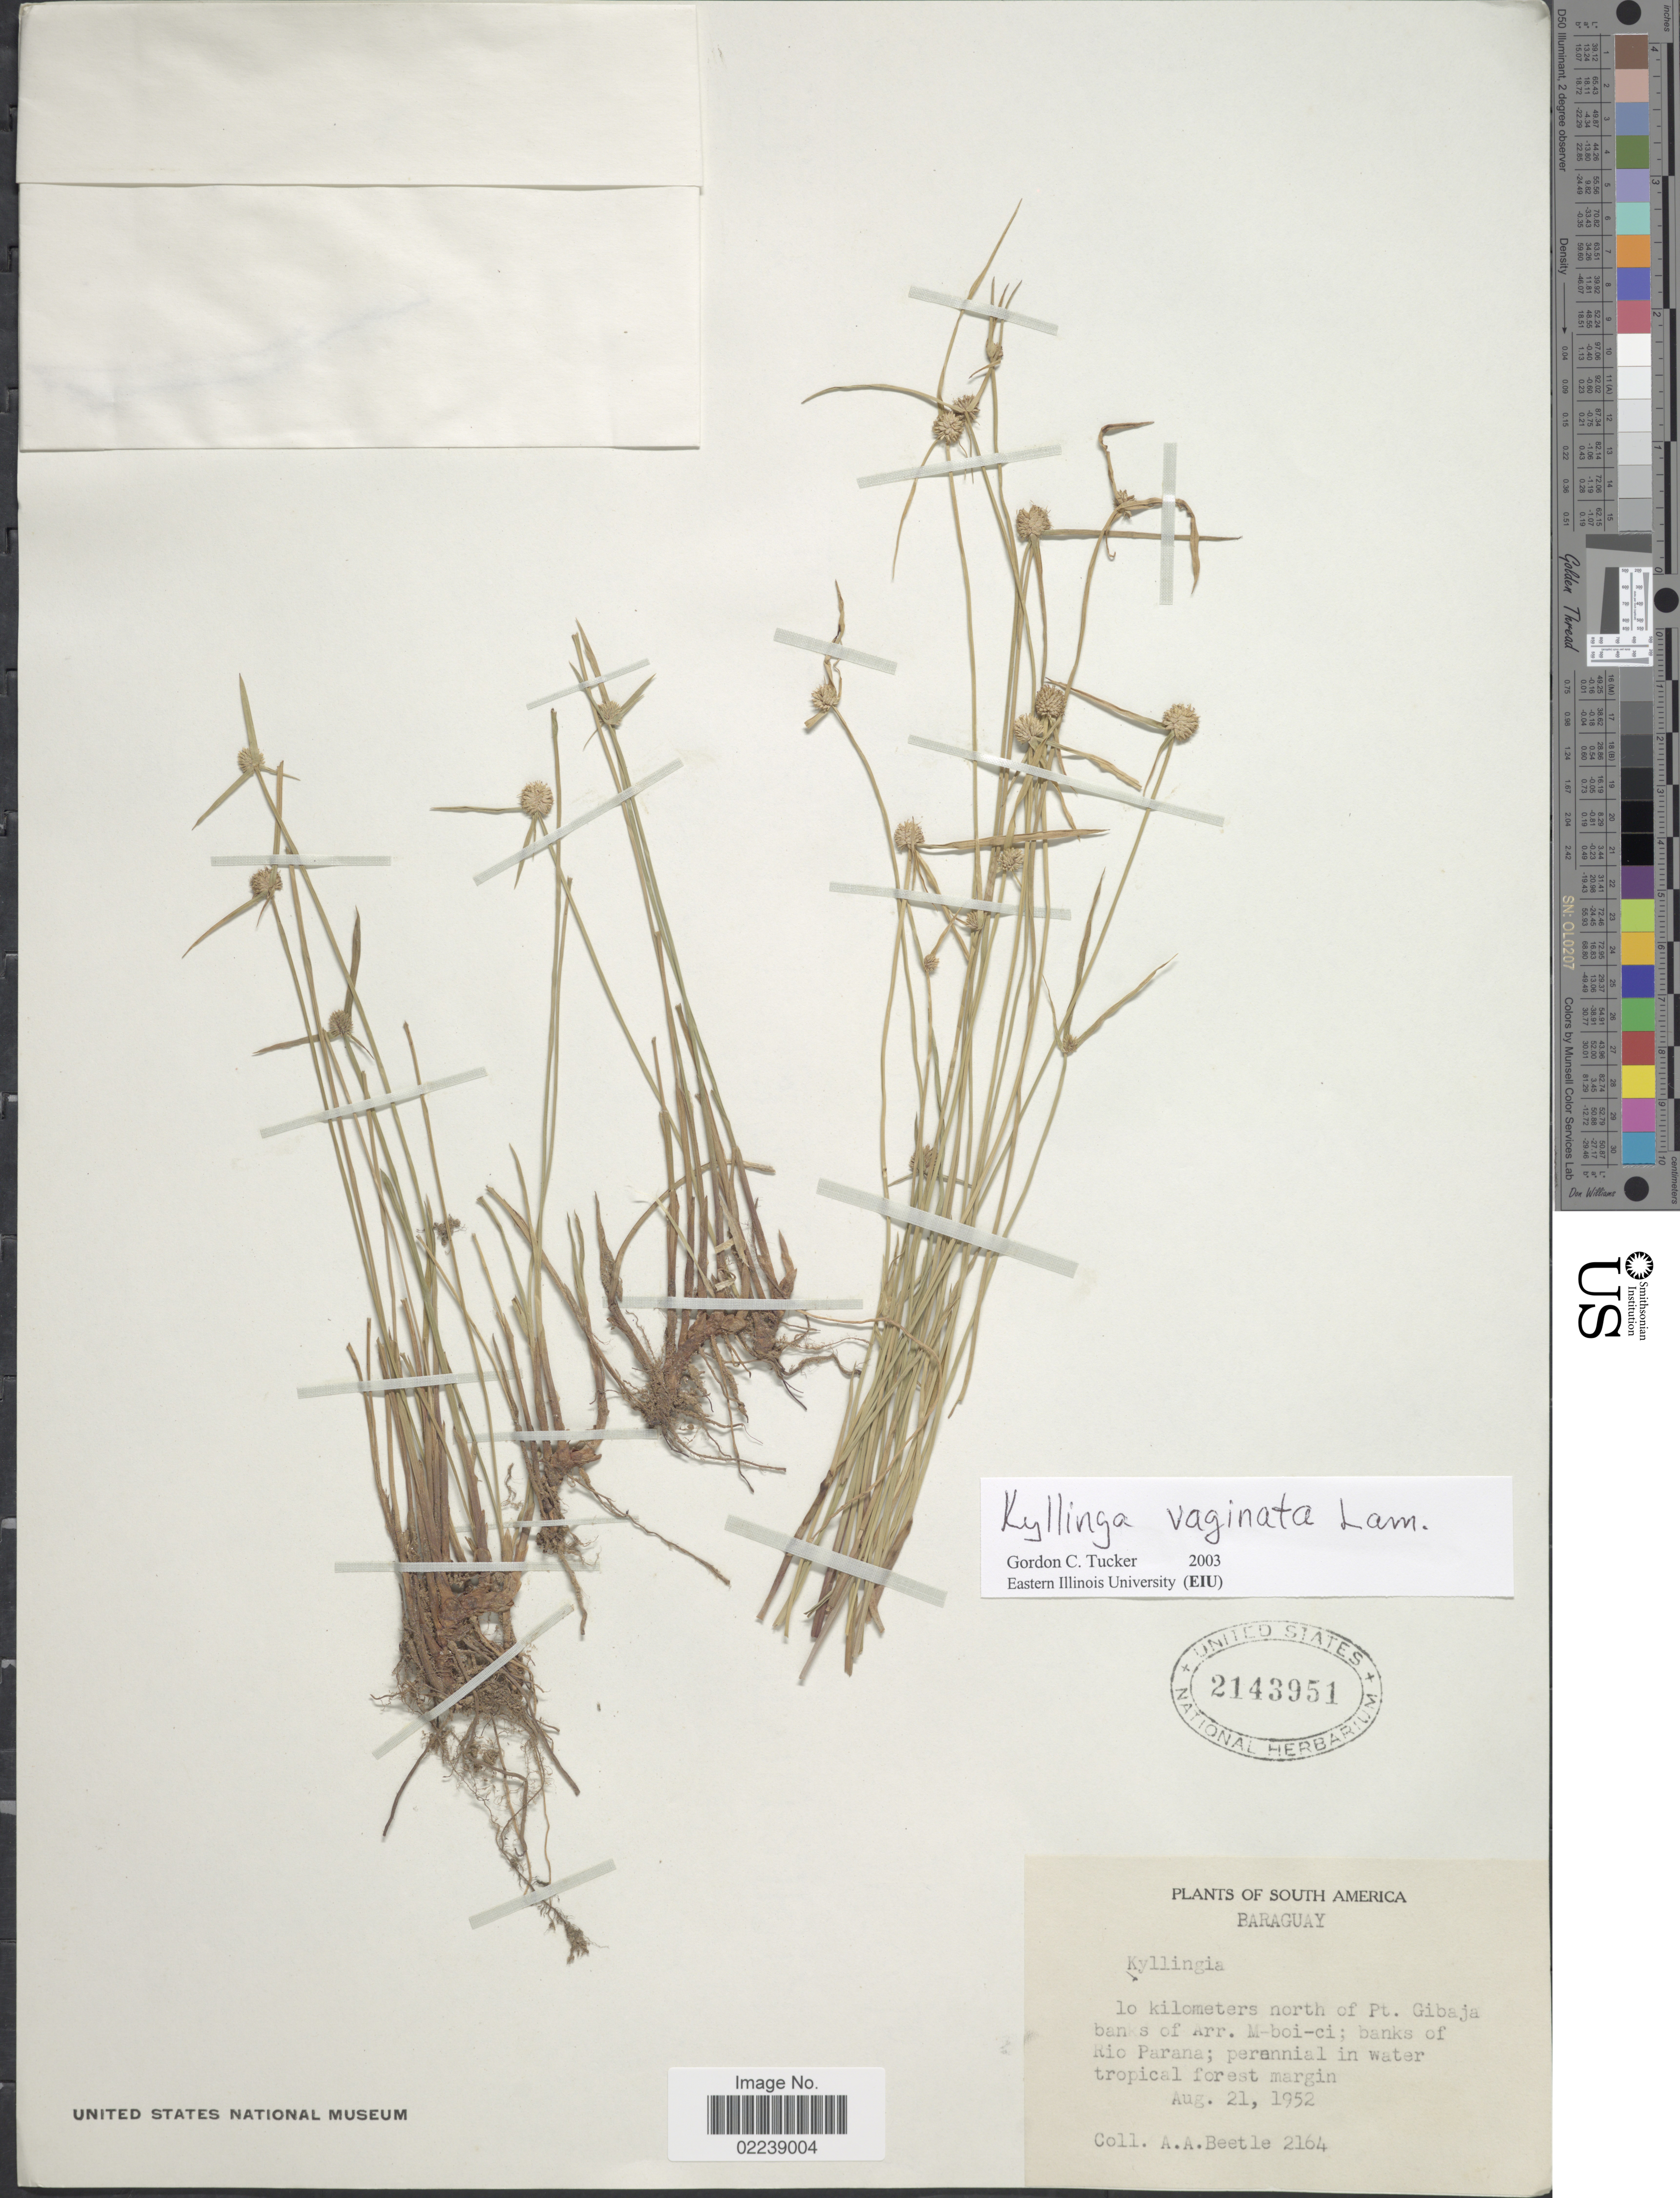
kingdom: Plantae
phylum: Tracheophyta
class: Liliopsida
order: Poales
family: Cyperaceae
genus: Cyperus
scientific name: Cyperus obtusatus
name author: (J. Presl & C. Presl) Mattf. & Kük.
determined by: Strong, M. T., (US), Smithsonian Institution - National Museum of Natural History (UNITED STATES)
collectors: A. A. Beetle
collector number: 2164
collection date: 1952-08-21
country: Paraguay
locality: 10 kilometers north of Pt. Gibaja banks of Arr. M-boi-ci, banks of Rio Parana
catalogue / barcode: US 2143951